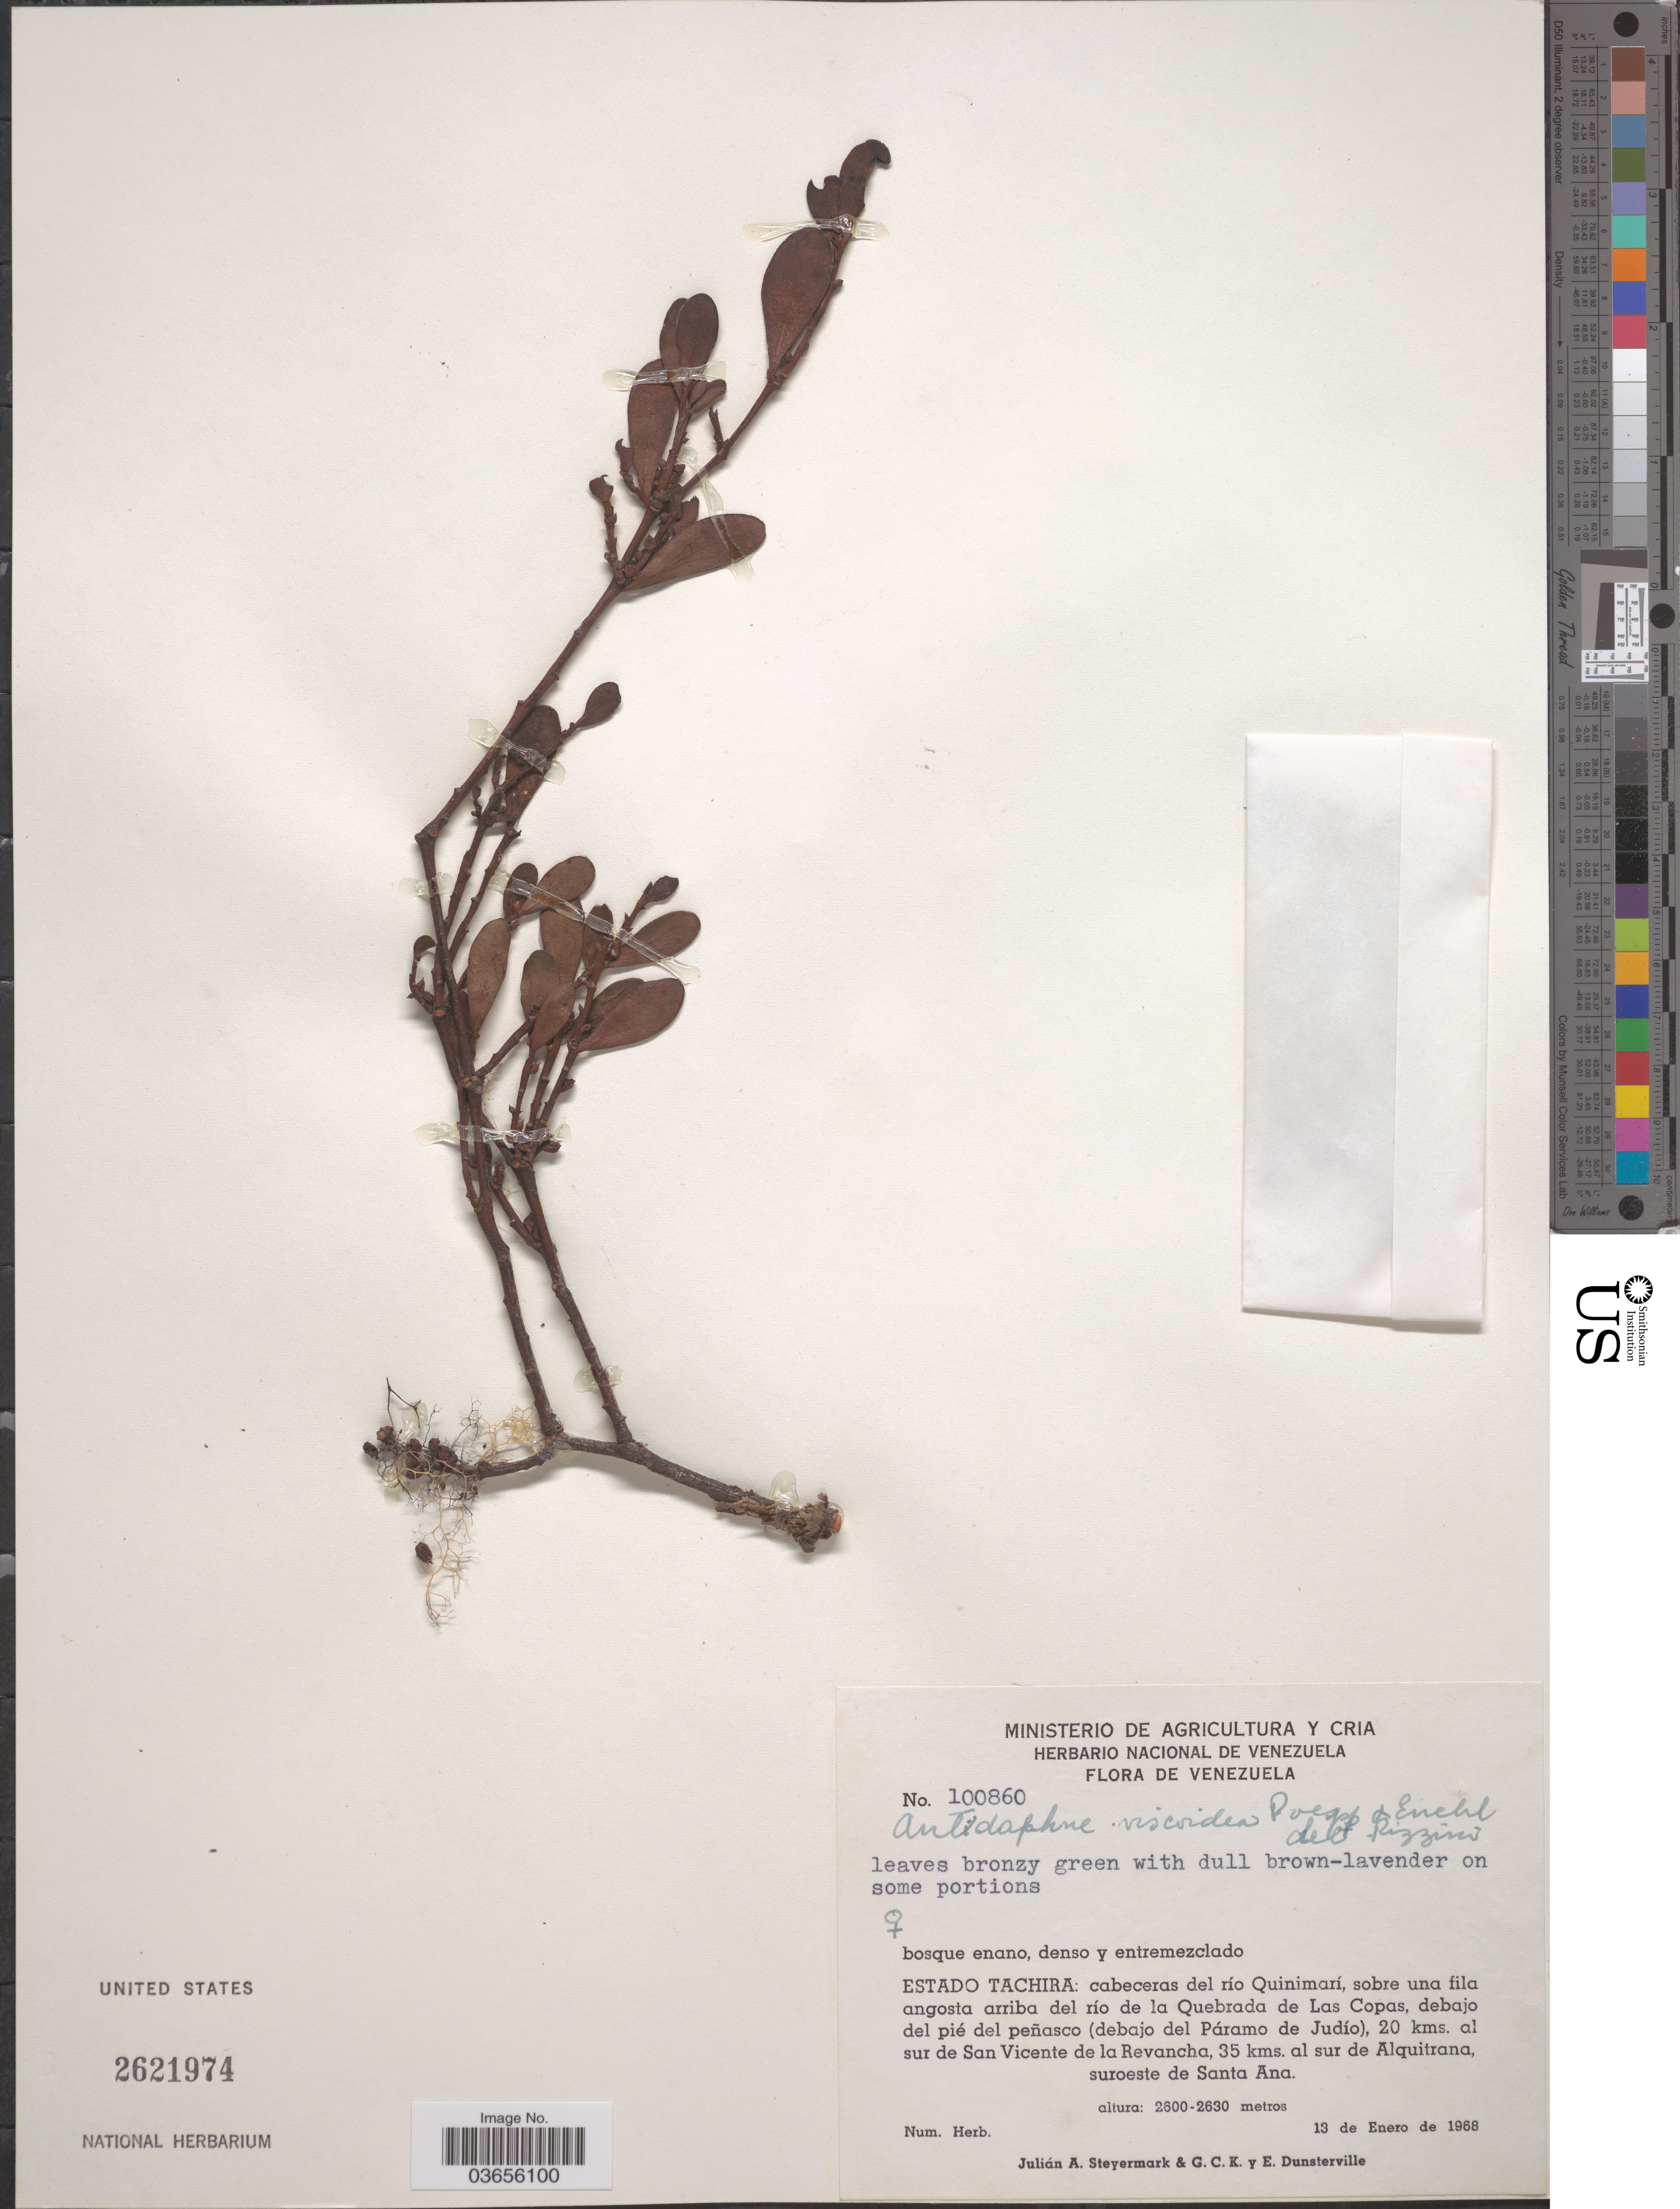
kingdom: Plantae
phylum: Tracheophyta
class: Magnoliopsida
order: Santalales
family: Santalaceae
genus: Antidaphne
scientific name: Antidaphne viscoidea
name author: Poepp. & Endl.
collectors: J. Steyermark, G. C. K. Dunsterville & E. Dunsterville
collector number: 100860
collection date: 1968-01-13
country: Venezuela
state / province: Tachira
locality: Cabeceras del río Quinimarí, sobre una fila angosta arriba del río de la Quebrada de Las Copas, debajo del pié del peñasco (debajo del Páramo de Judío), 20 kms. al sur de San Vicente de la Revancha, 35 kms. al sur de Alquitrana, suroeste de Sanat Ana.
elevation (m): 2600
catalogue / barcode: US 2621974